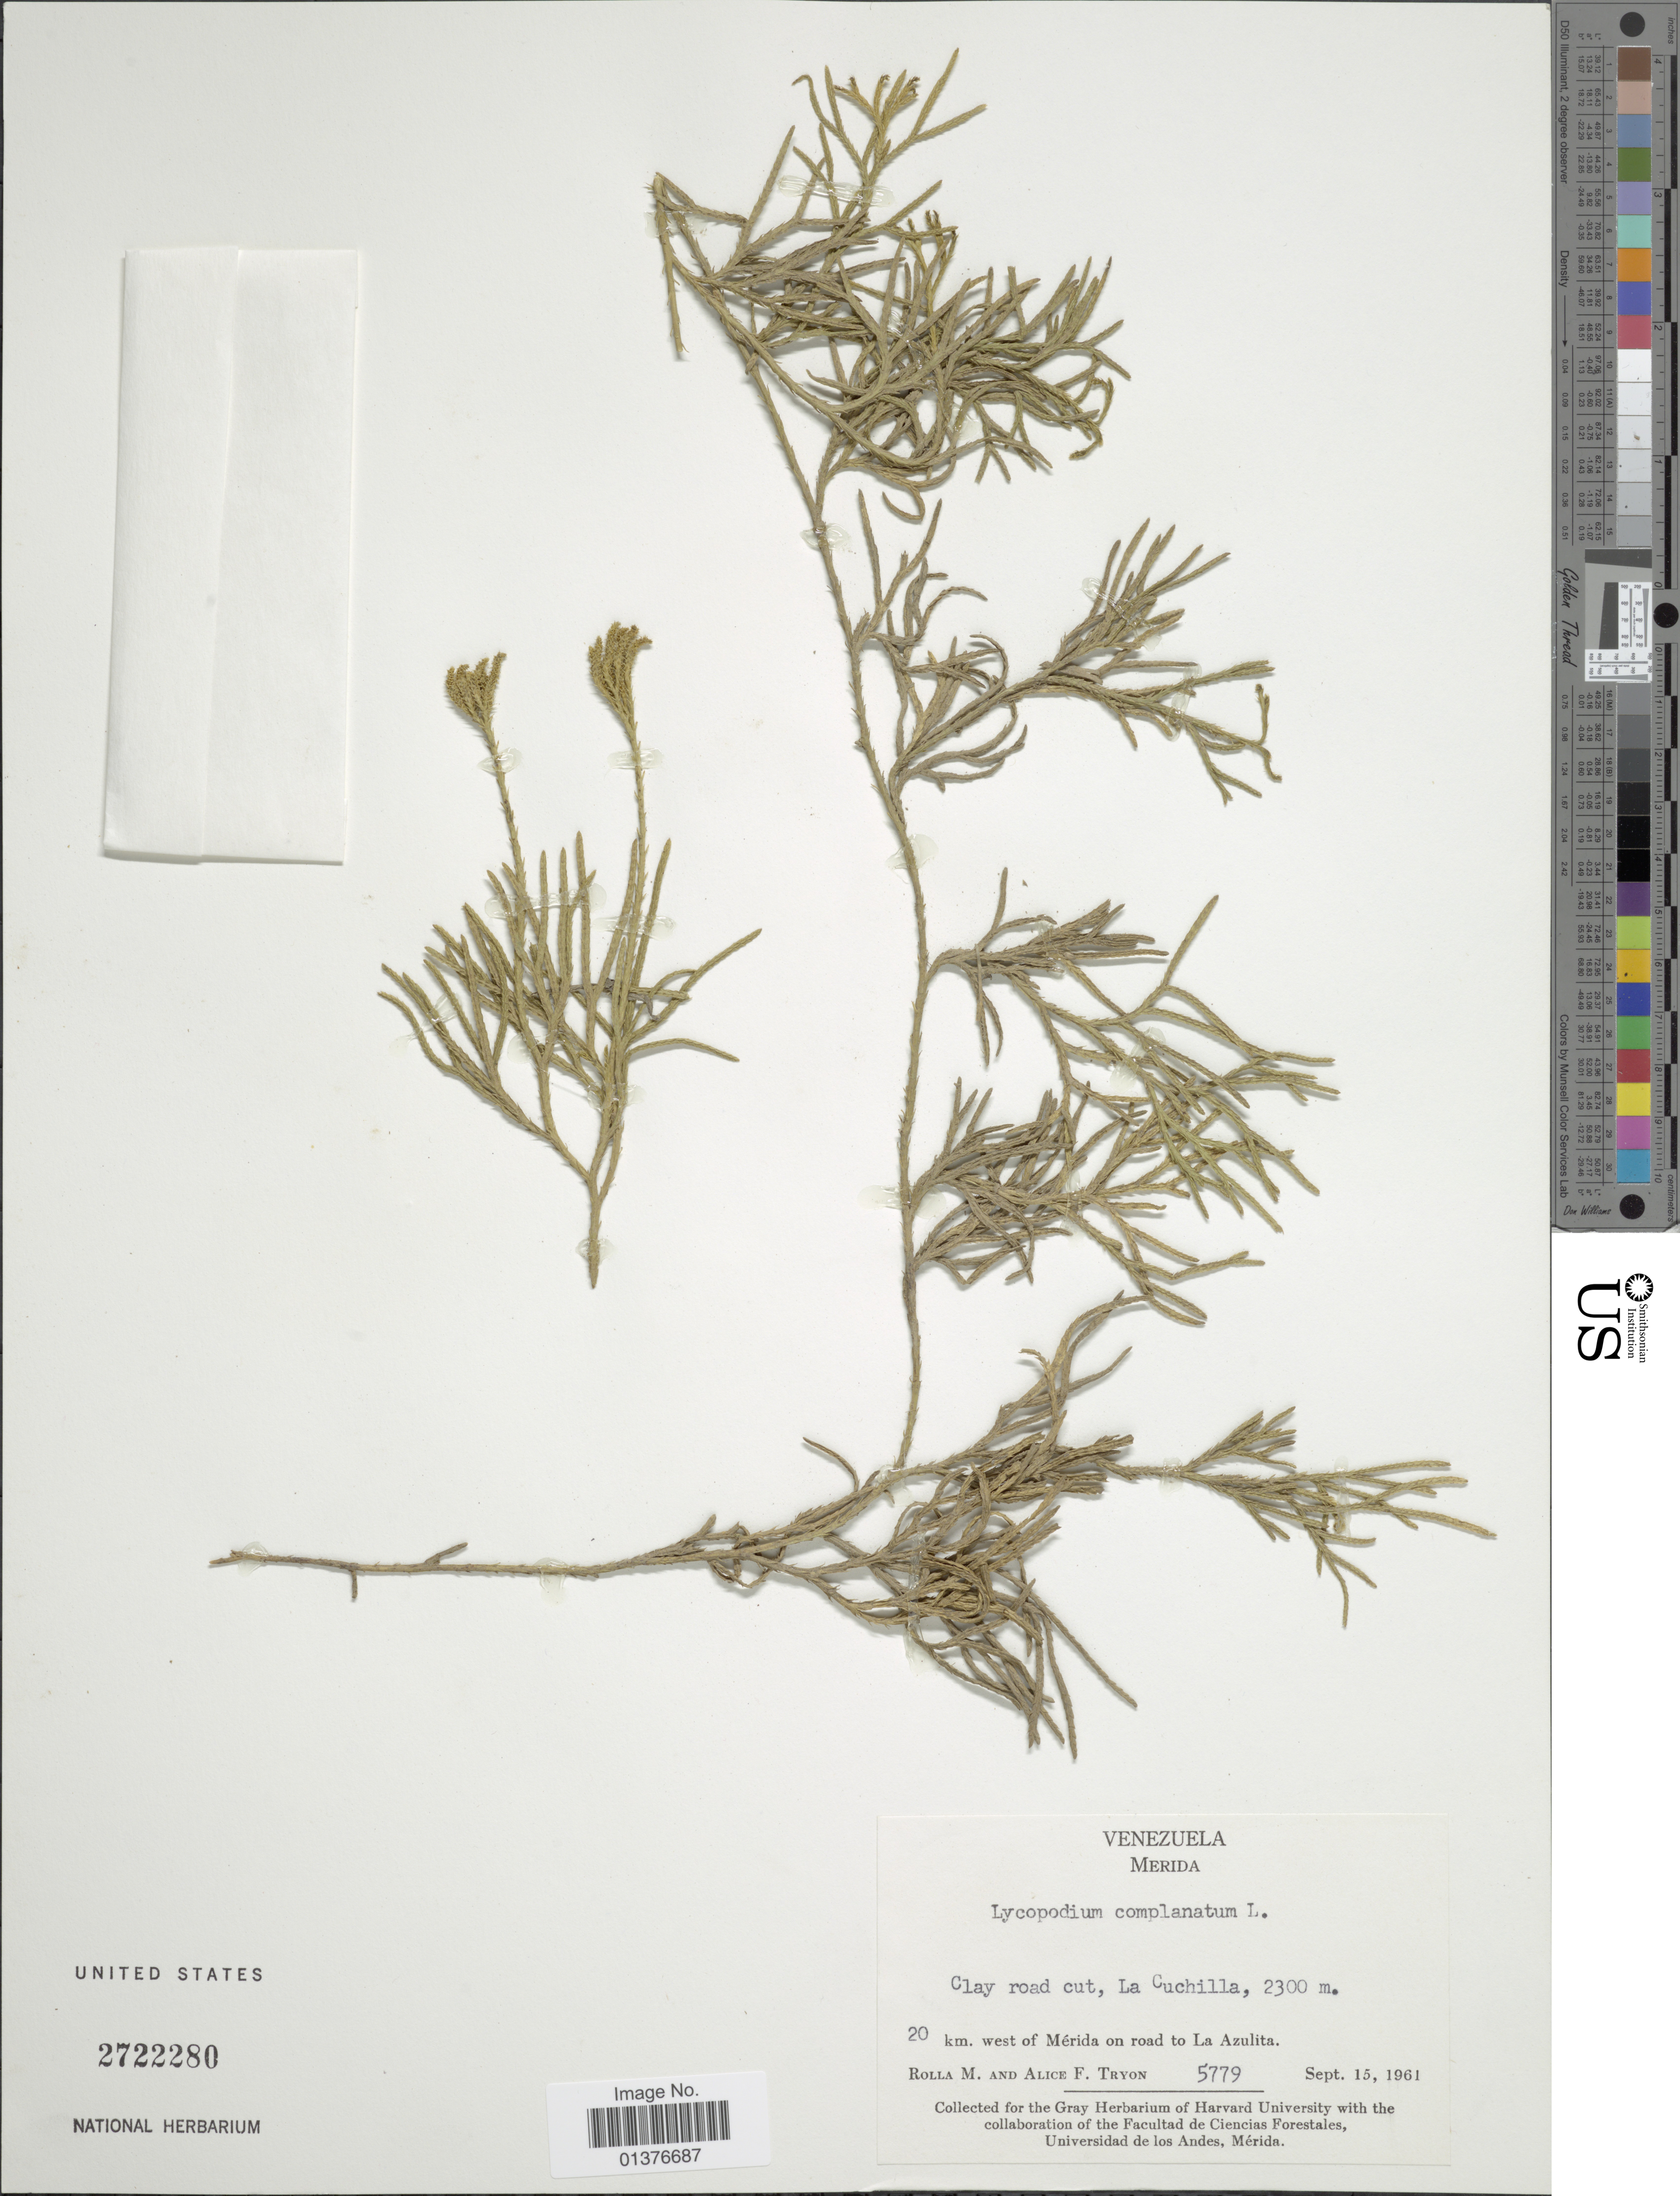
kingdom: Plantae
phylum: Tracheophyta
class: Lycopodiopsida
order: Lycopodiales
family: Lycopodiaceae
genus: Diphasiastrum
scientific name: Diphasiastrum thyoides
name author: (Humb. & Bonpl. ex Willd.) Holub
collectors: M. Rolla & A. F. Tryon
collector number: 5779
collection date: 1961-09-15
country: Venezuela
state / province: Mérida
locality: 20km west of Mérida on road to La Azulita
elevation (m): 2300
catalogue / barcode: US 2722280